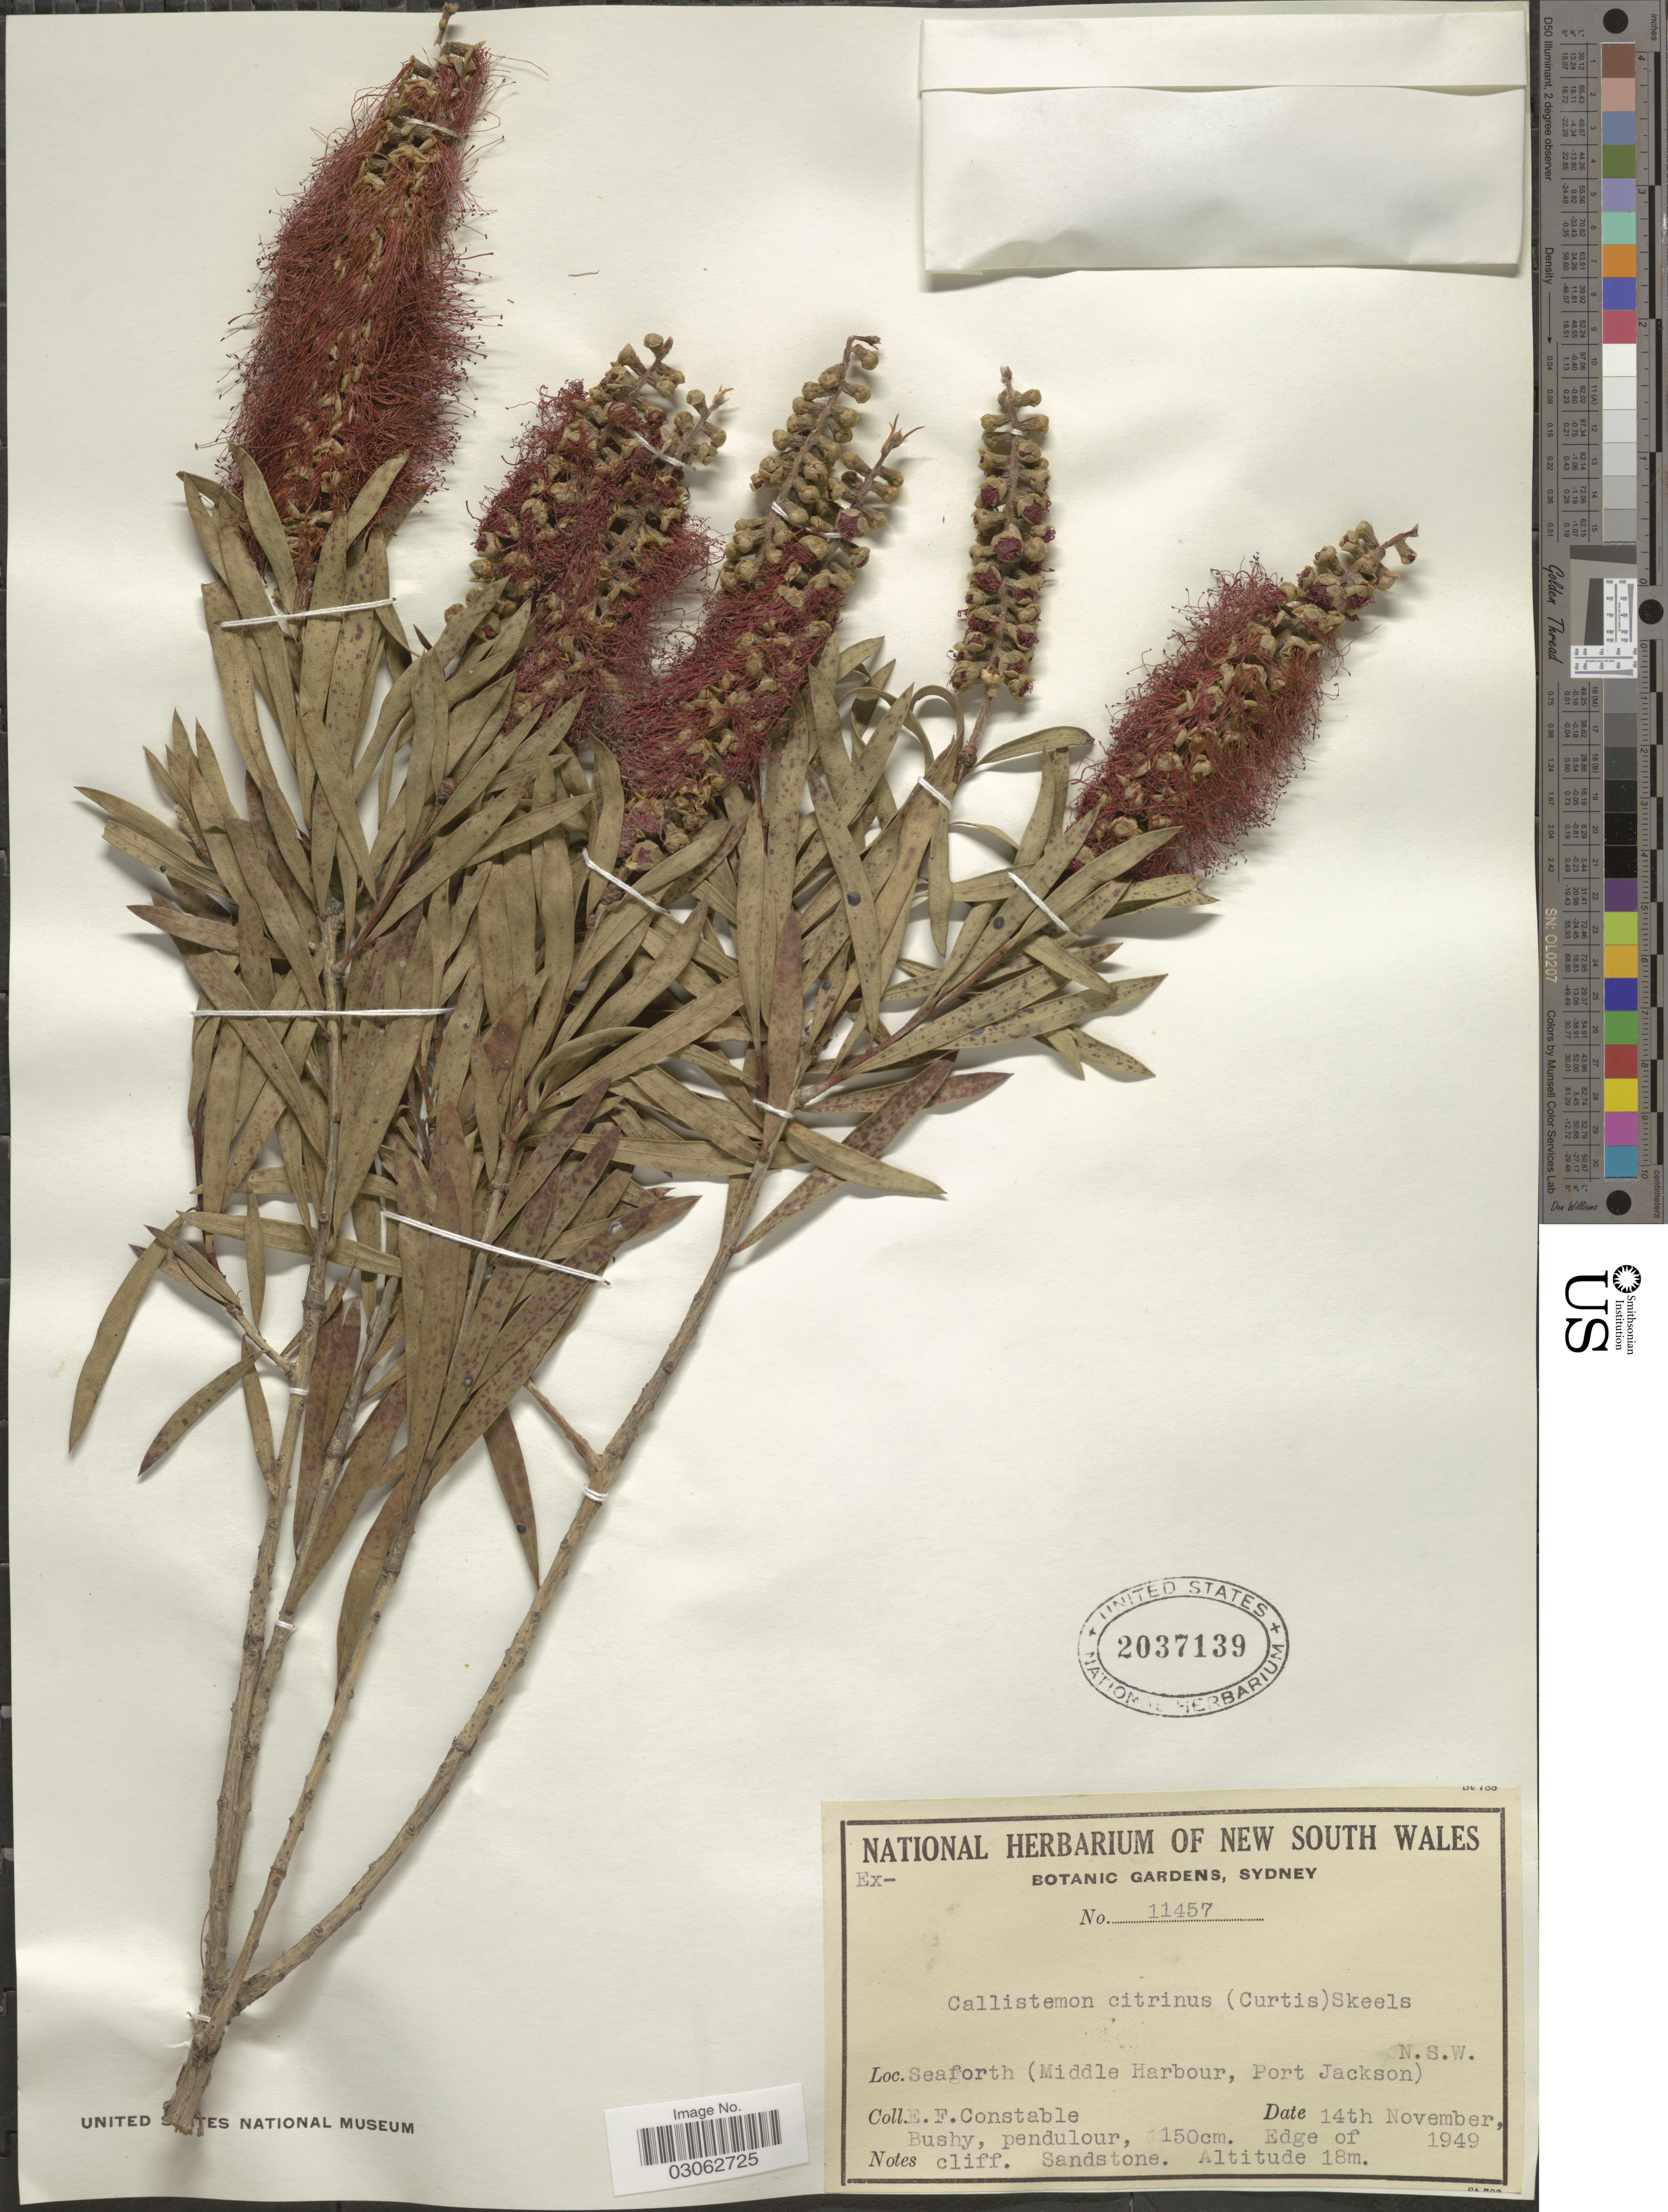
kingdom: Plantae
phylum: Tracheophyta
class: Magnoliopsida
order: Myrtales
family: Myrtaceae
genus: Callistemon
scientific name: Callistemon citrinus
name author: (Curtis) Skeels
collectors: E. F. Constable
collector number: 11457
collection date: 1949-11-14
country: Australia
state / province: New South Wales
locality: Seaforth (Middle Harbour, Port Jackson). N.S.W.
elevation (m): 18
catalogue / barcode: US 2037139